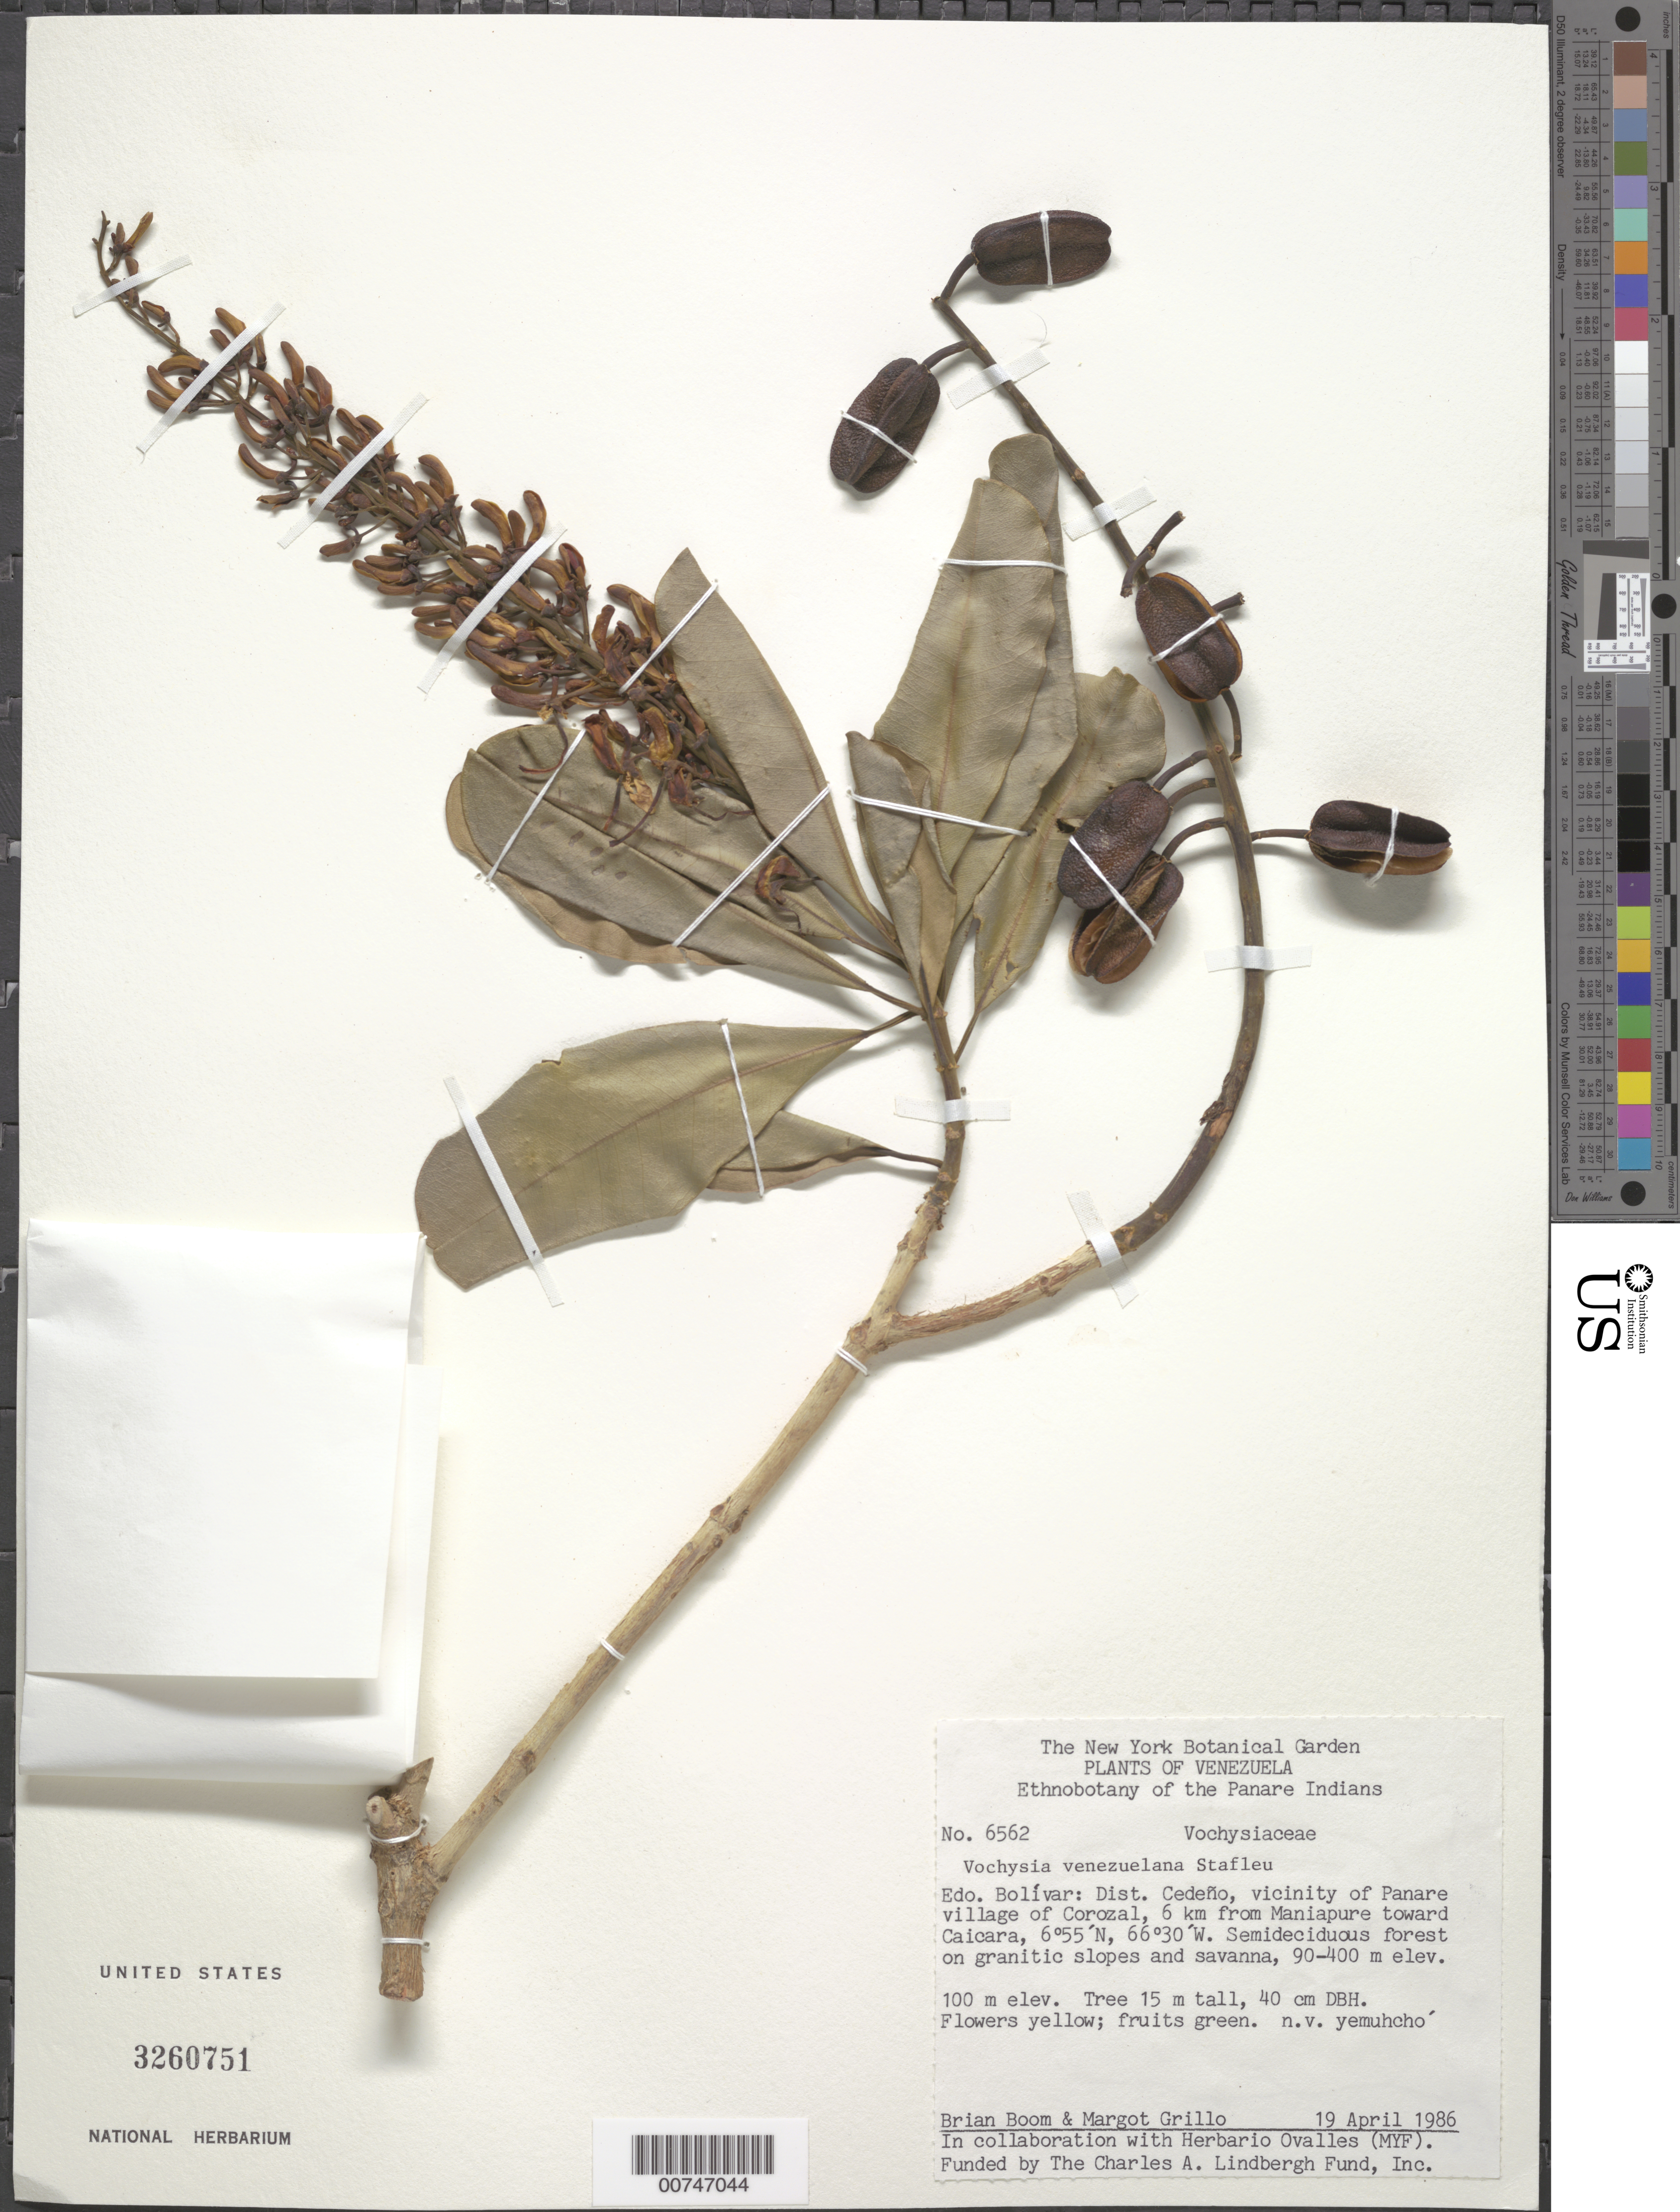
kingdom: Plantae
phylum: Tracheophyta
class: Magnoliopsida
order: Myrtales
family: Vochysiaceae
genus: Vochysia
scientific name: Vochysia venezuelana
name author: Stafleu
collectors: B. M. Boom & M. Grillo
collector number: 6562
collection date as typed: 19-Apr-86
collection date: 1986-04-19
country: Venezuela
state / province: Bolívar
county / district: Cedeño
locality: Panare village of Corozal, vic., 6 km from Maniapure toward Caicara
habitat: Semideciduous forest on granitic slopes and savanna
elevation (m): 100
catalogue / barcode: US 3260751